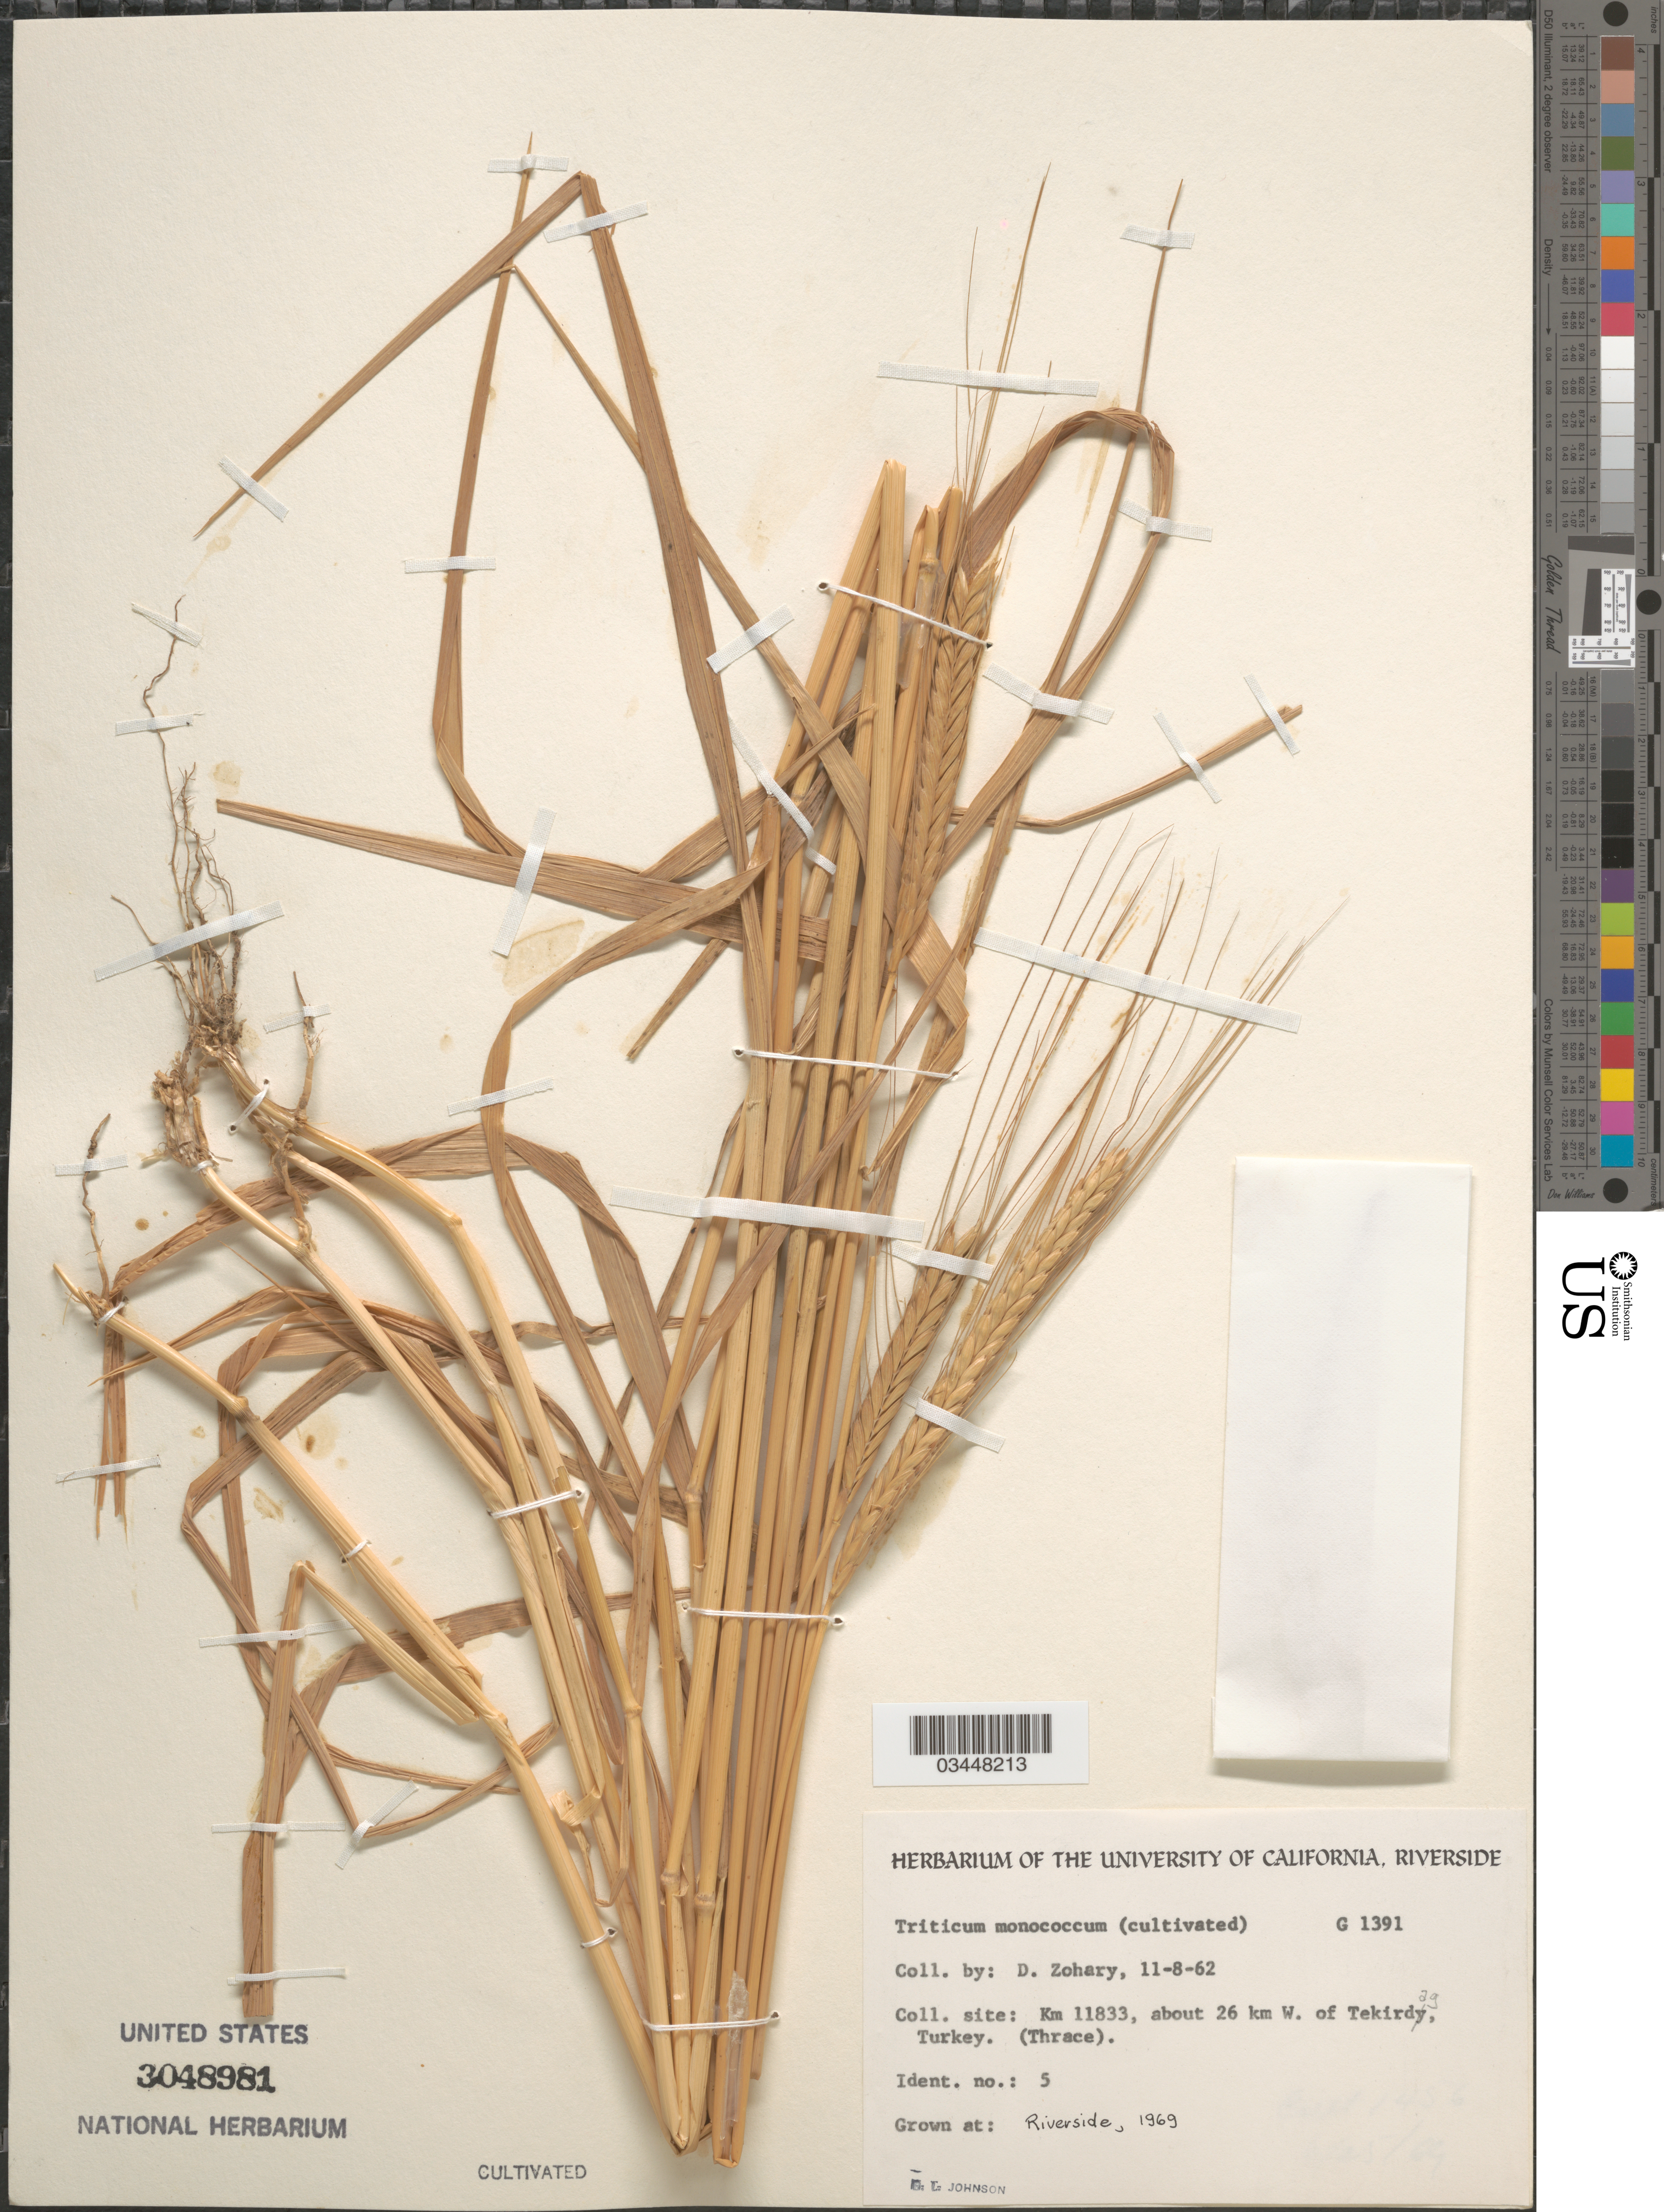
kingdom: Plantae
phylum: Tracheophyta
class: Liliopsida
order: Poales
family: Poaceae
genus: Triticum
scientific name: Triticum monococcum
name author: L.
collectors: B. Johnson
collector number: G1391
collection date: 1969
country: United States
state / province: California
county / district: Riverside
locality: Riverside.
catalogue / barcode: US 3048981